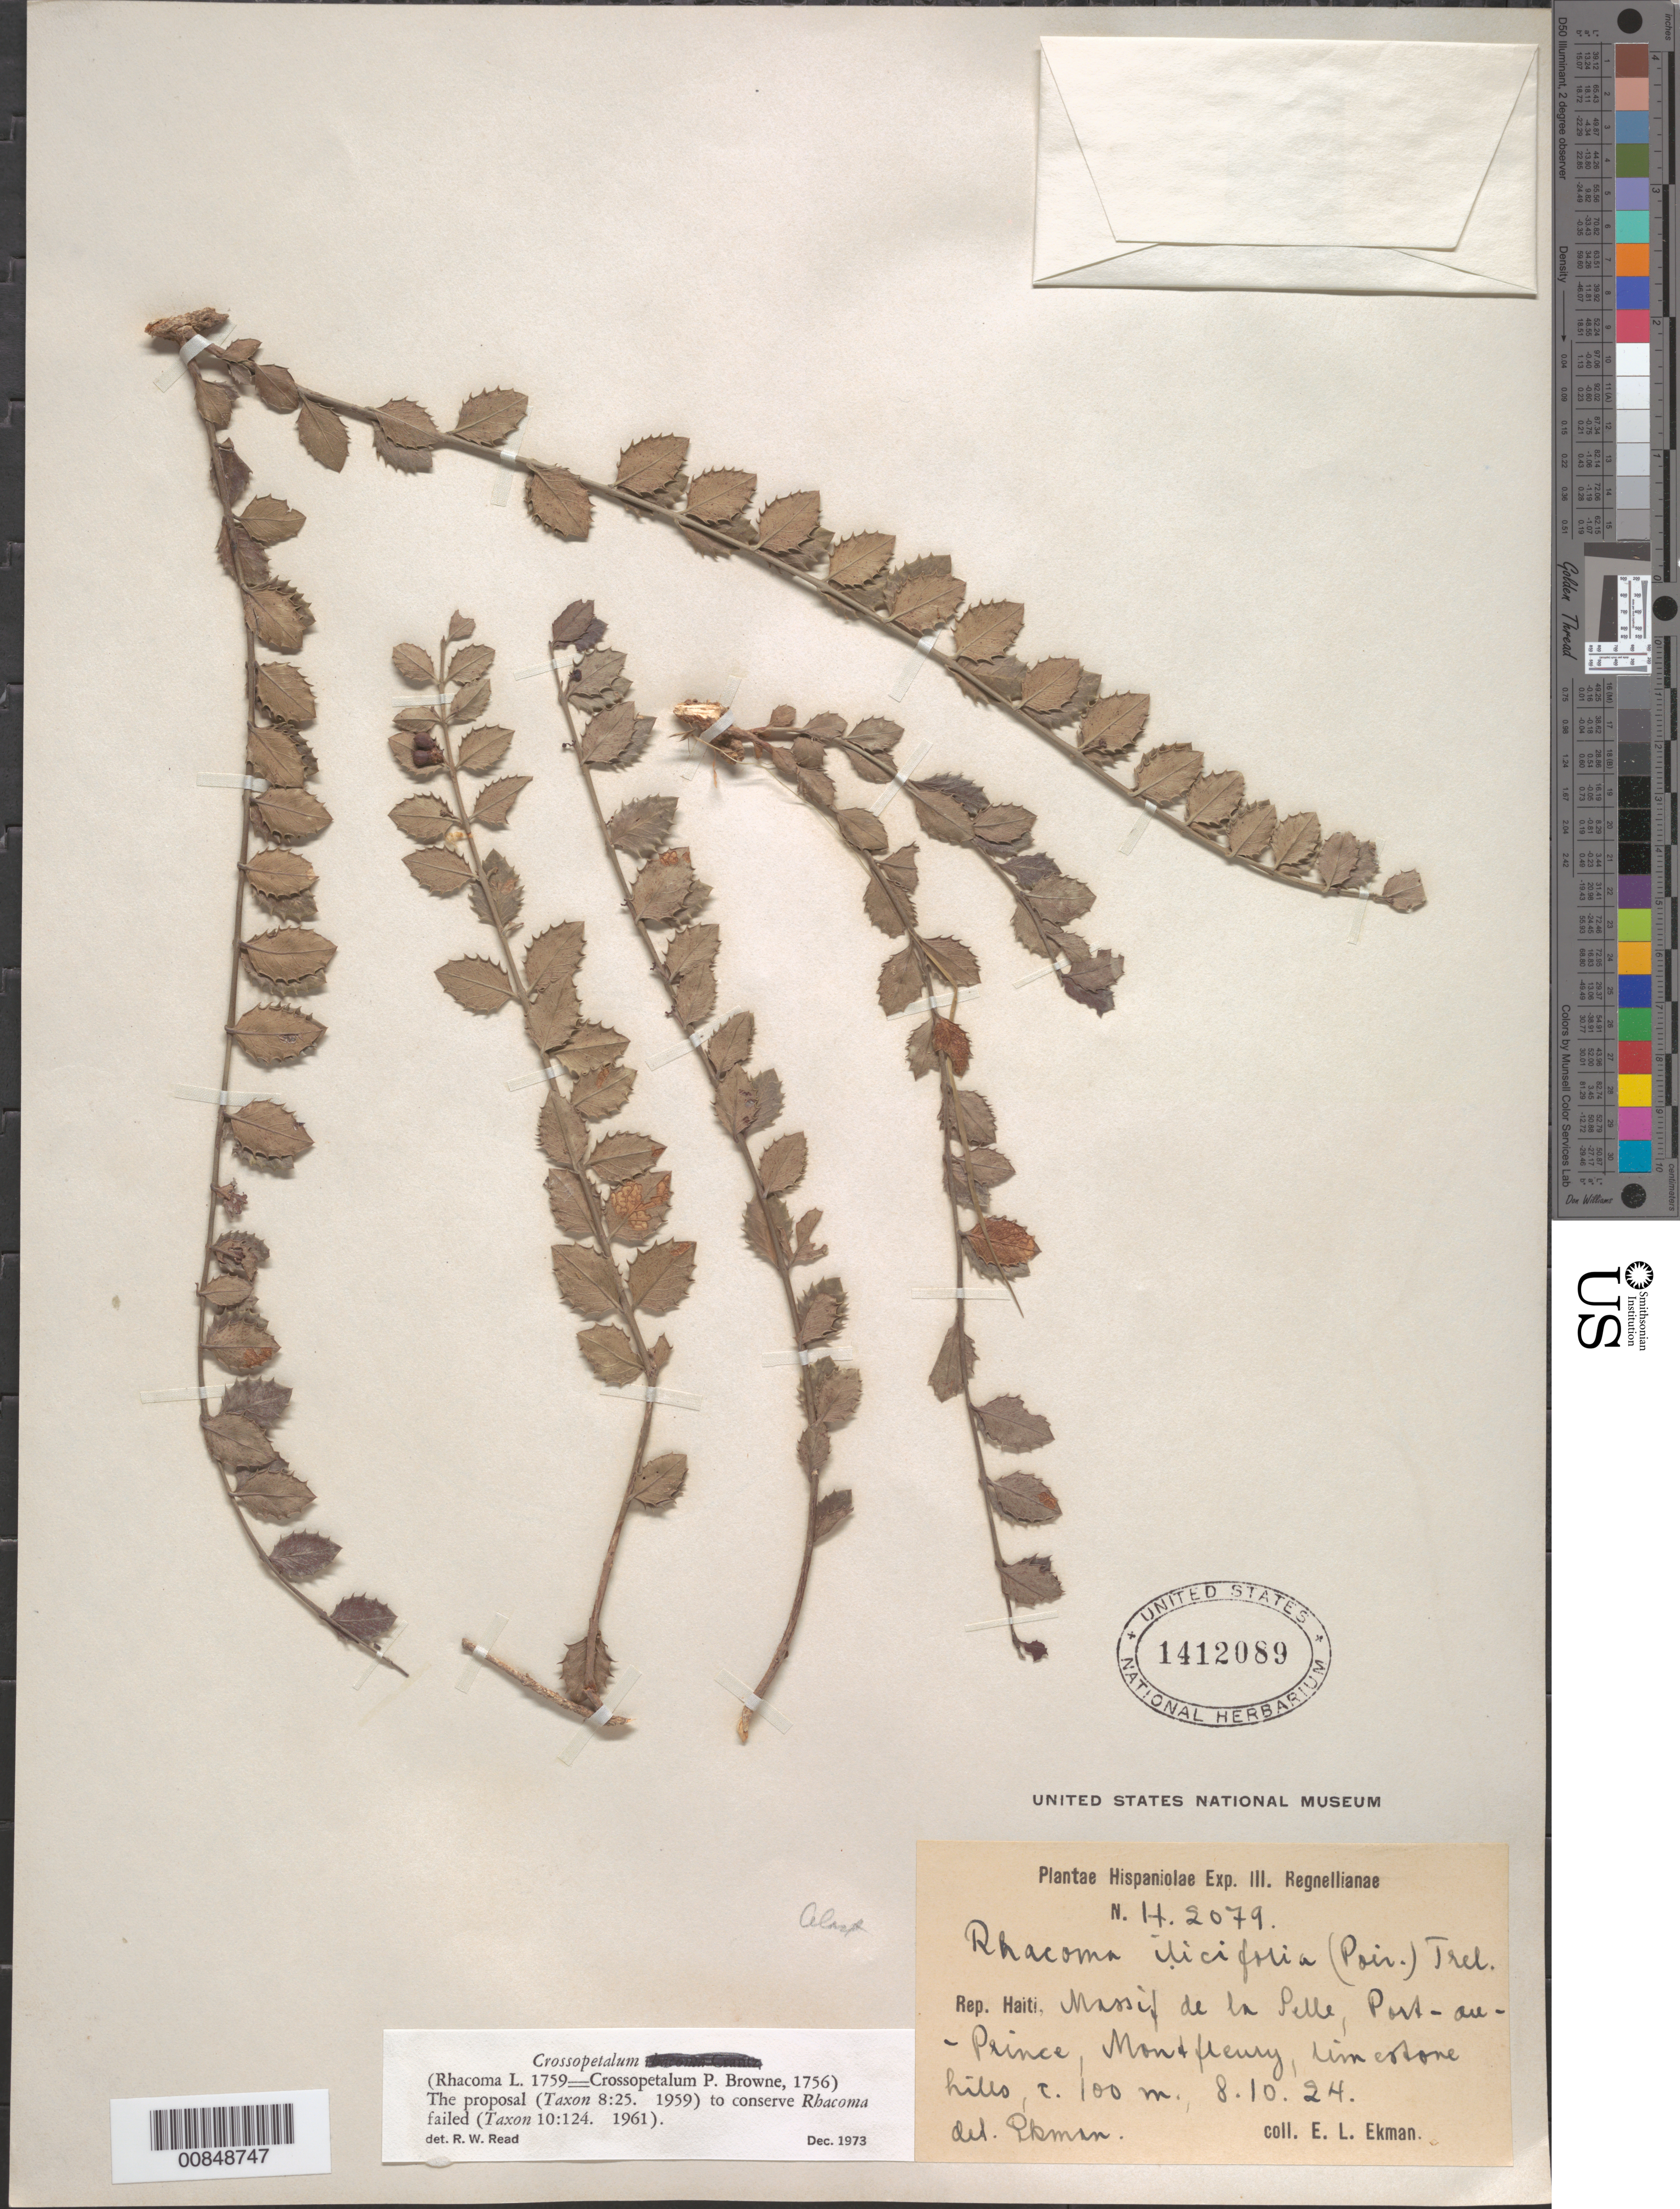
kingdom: Plantae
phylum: Tracheophyta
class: Magnoliopsida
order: Celastrales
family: Celastraceae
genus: Crossopetalum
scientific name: Crossopetalum ilicifolium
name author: (Poir.) Kuntze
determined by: Read, Robert W., (US), NMNH (UNITED STATES)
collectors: E. L. Ekman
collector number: H 2079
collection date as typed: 08 Oct 1924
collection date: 1924-10-08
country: Haiti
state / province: Ouest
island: Hispaniola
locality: Massif de la Selle, Port-au-Prince, Montfleury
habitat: Limestone hills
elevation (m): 100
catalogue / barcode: US 1412089